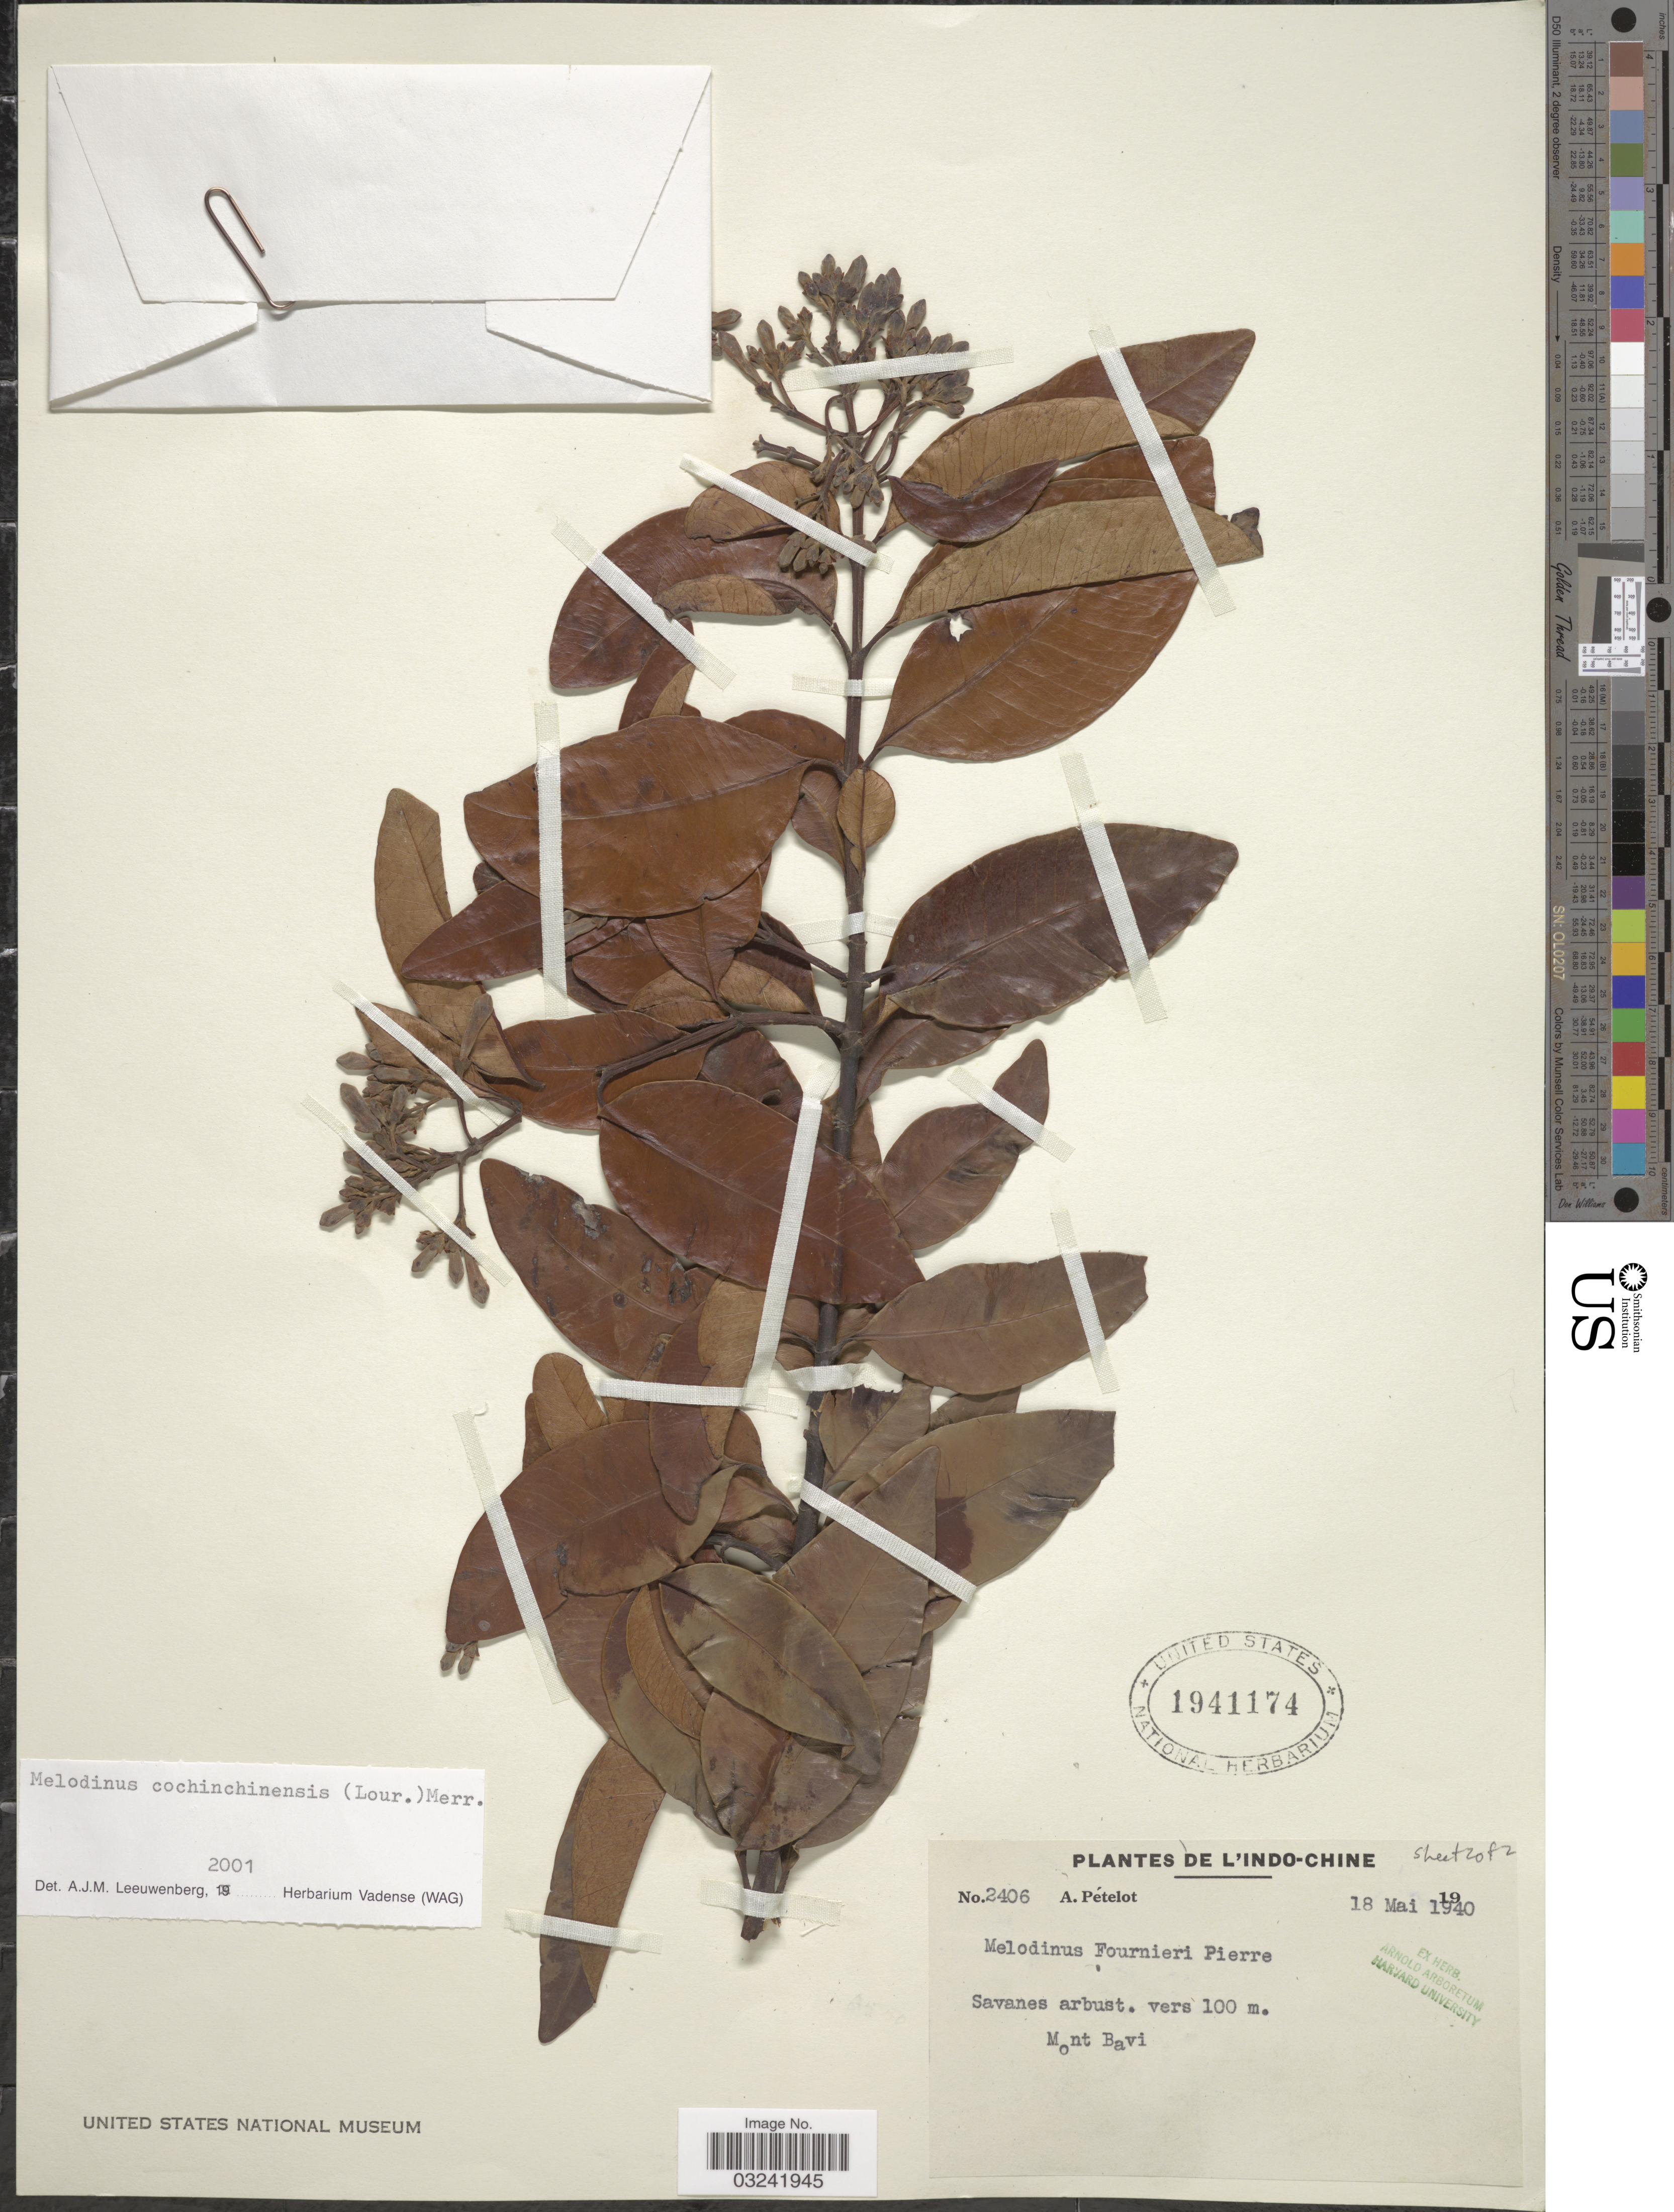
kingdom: Plantae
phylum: Tracheophyta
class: Magnoliopsida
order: Gentianales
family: Apocynaceae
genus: Melodinus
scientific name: Melodinus cochinchinensis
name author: (Lour.) Merr.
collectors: A. Petelot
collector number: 2406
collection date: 1940-05-18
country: Vietnam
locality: De L'Indo-Chine, Mont Bavi.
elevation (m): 100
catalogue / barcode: US 1941174